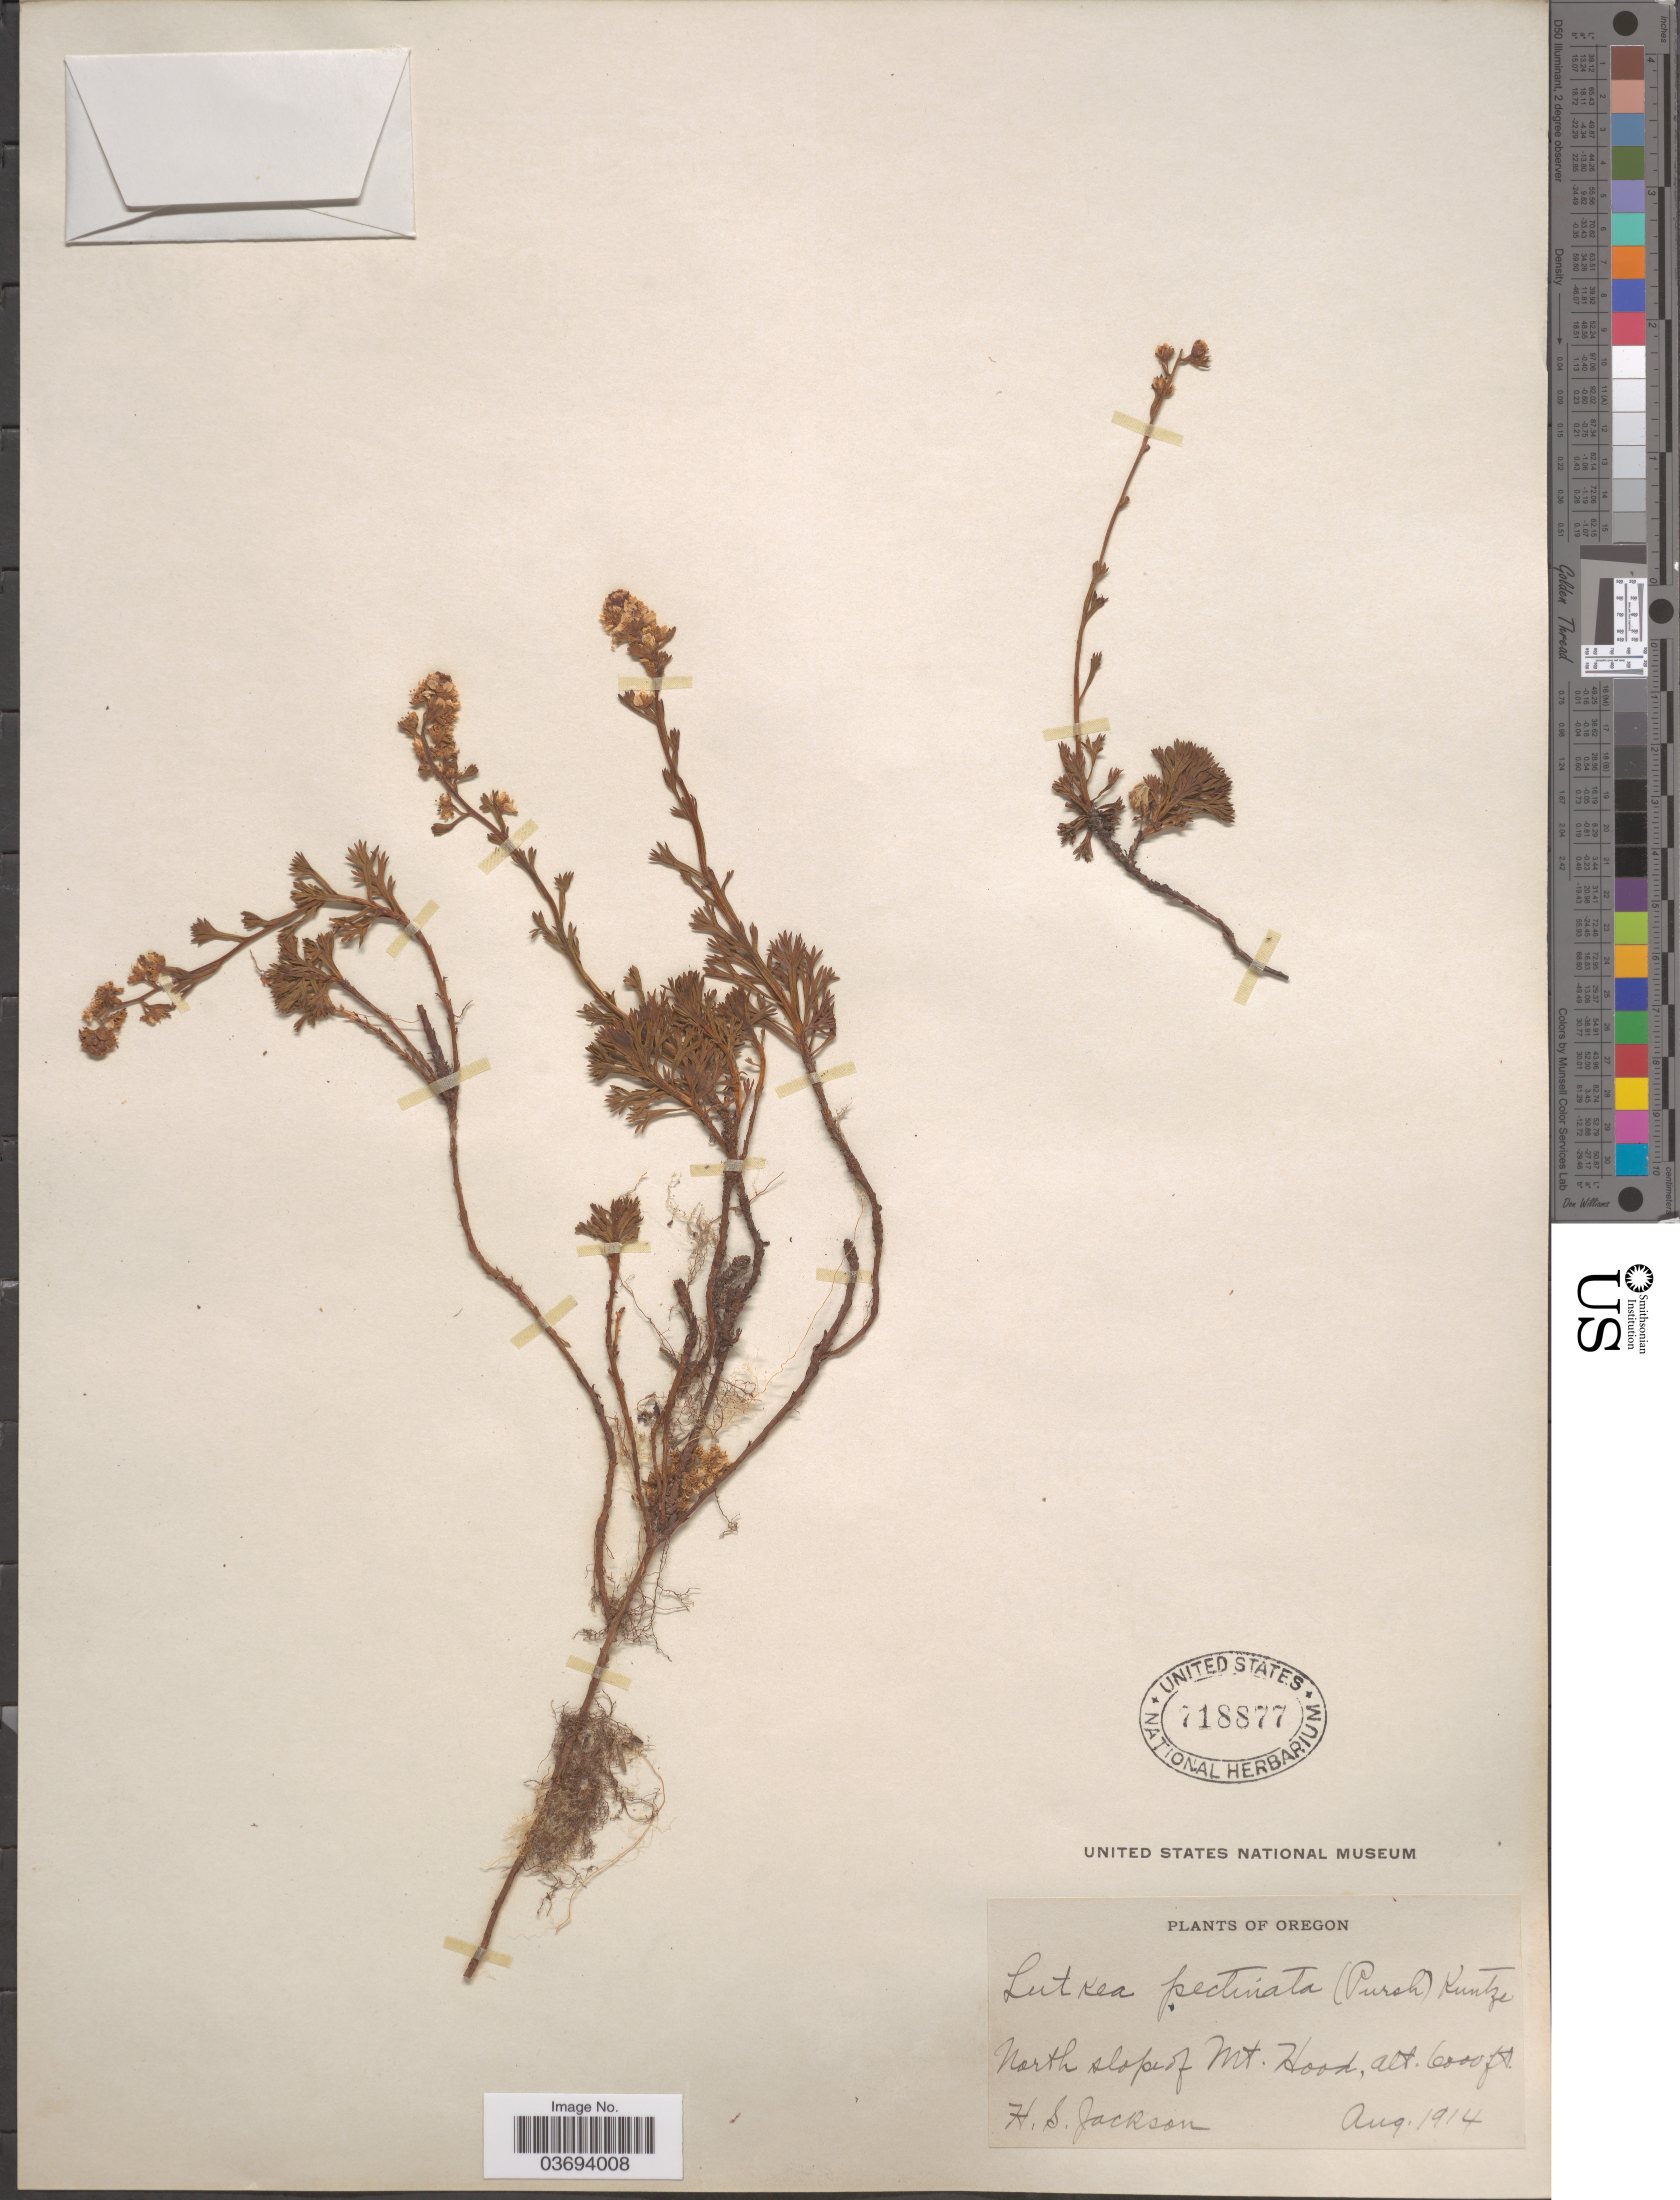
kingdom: Plantae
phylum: Tracheophyta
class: Magnoliopsida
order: Rosales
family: Rosaceae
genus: Luetkea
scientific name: Luetkea pectinata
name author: (Pursh) Kuntze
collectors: H. Jackson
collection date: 1914-08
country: United States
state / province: Oregon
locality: North slope of Mt. Hood.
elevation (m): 1829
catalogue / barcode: US 718877